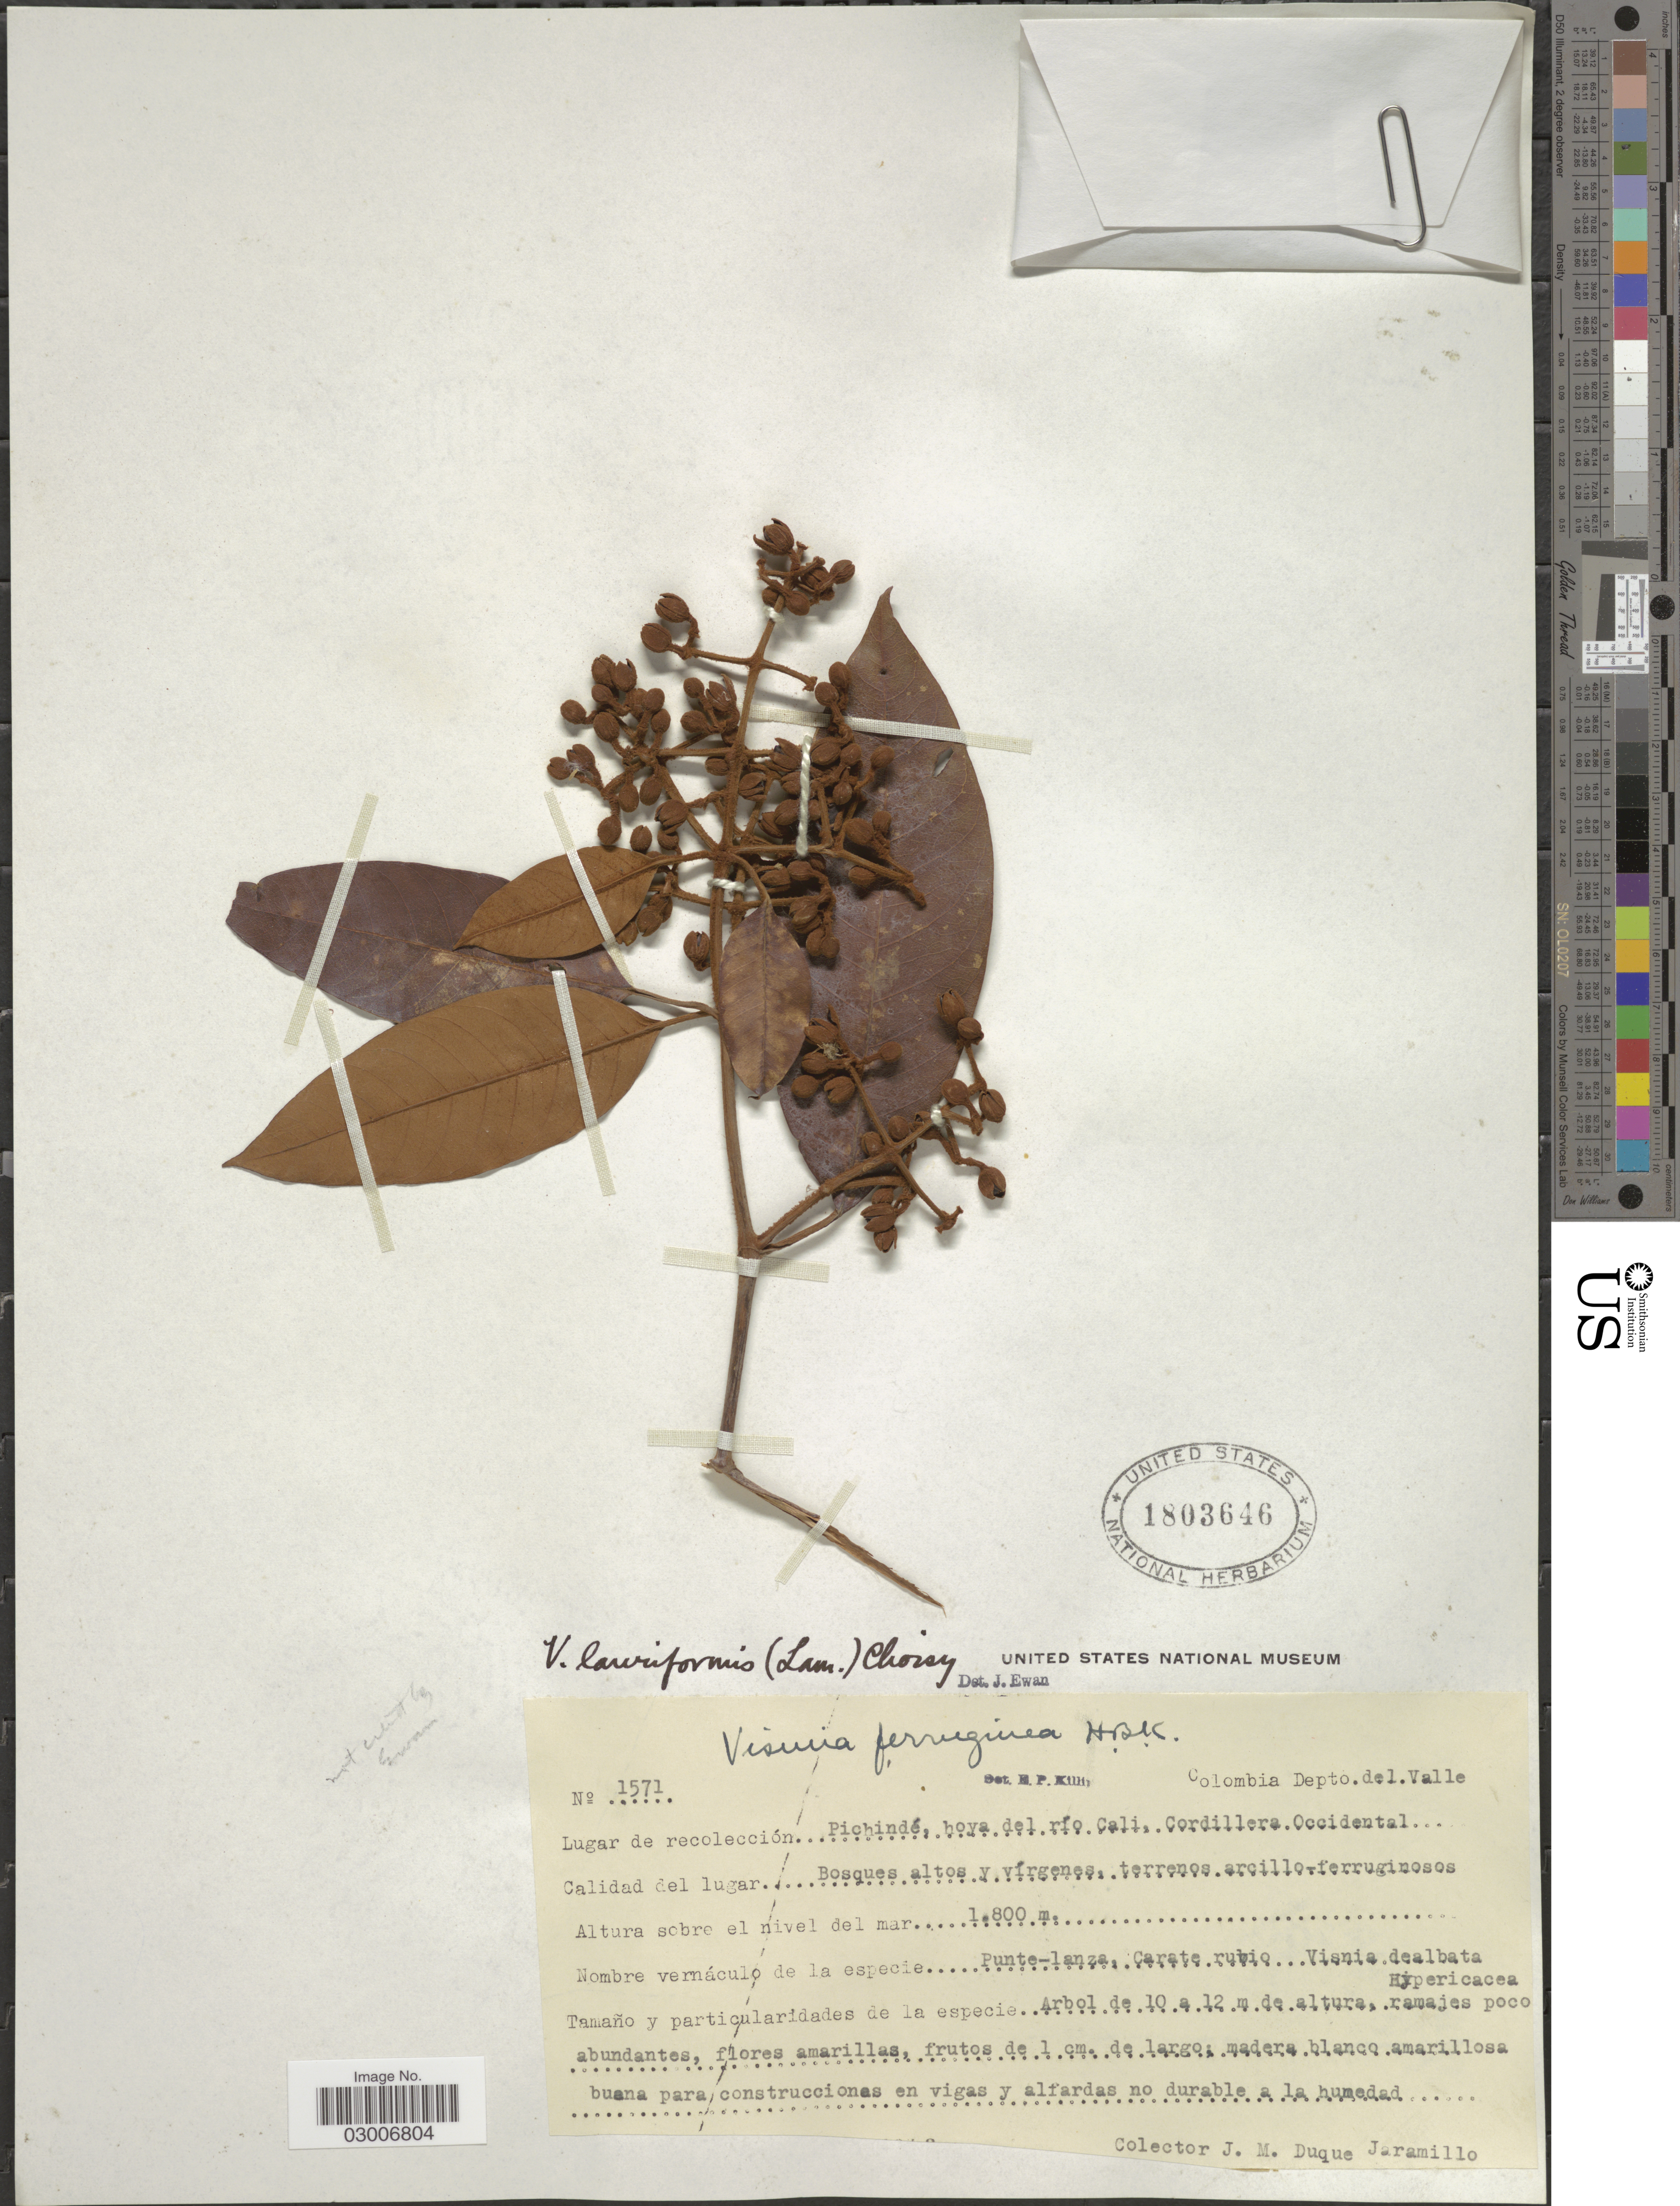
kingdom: Plantae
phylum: Tracheophyta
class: Magnoliopsida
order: Malpighiales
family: Hypericaceae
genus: Vismia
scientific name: Vismia lauriformis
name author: (Lam.) Choisy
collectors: J. M. Duque Jaramillo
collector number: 1571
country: Colombia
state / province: Valle del Cauca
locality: Depto. del Valle, Pichindé, hoya del río Cali, Cordillera Occidental.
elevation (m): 1800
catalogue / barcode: US 1803646